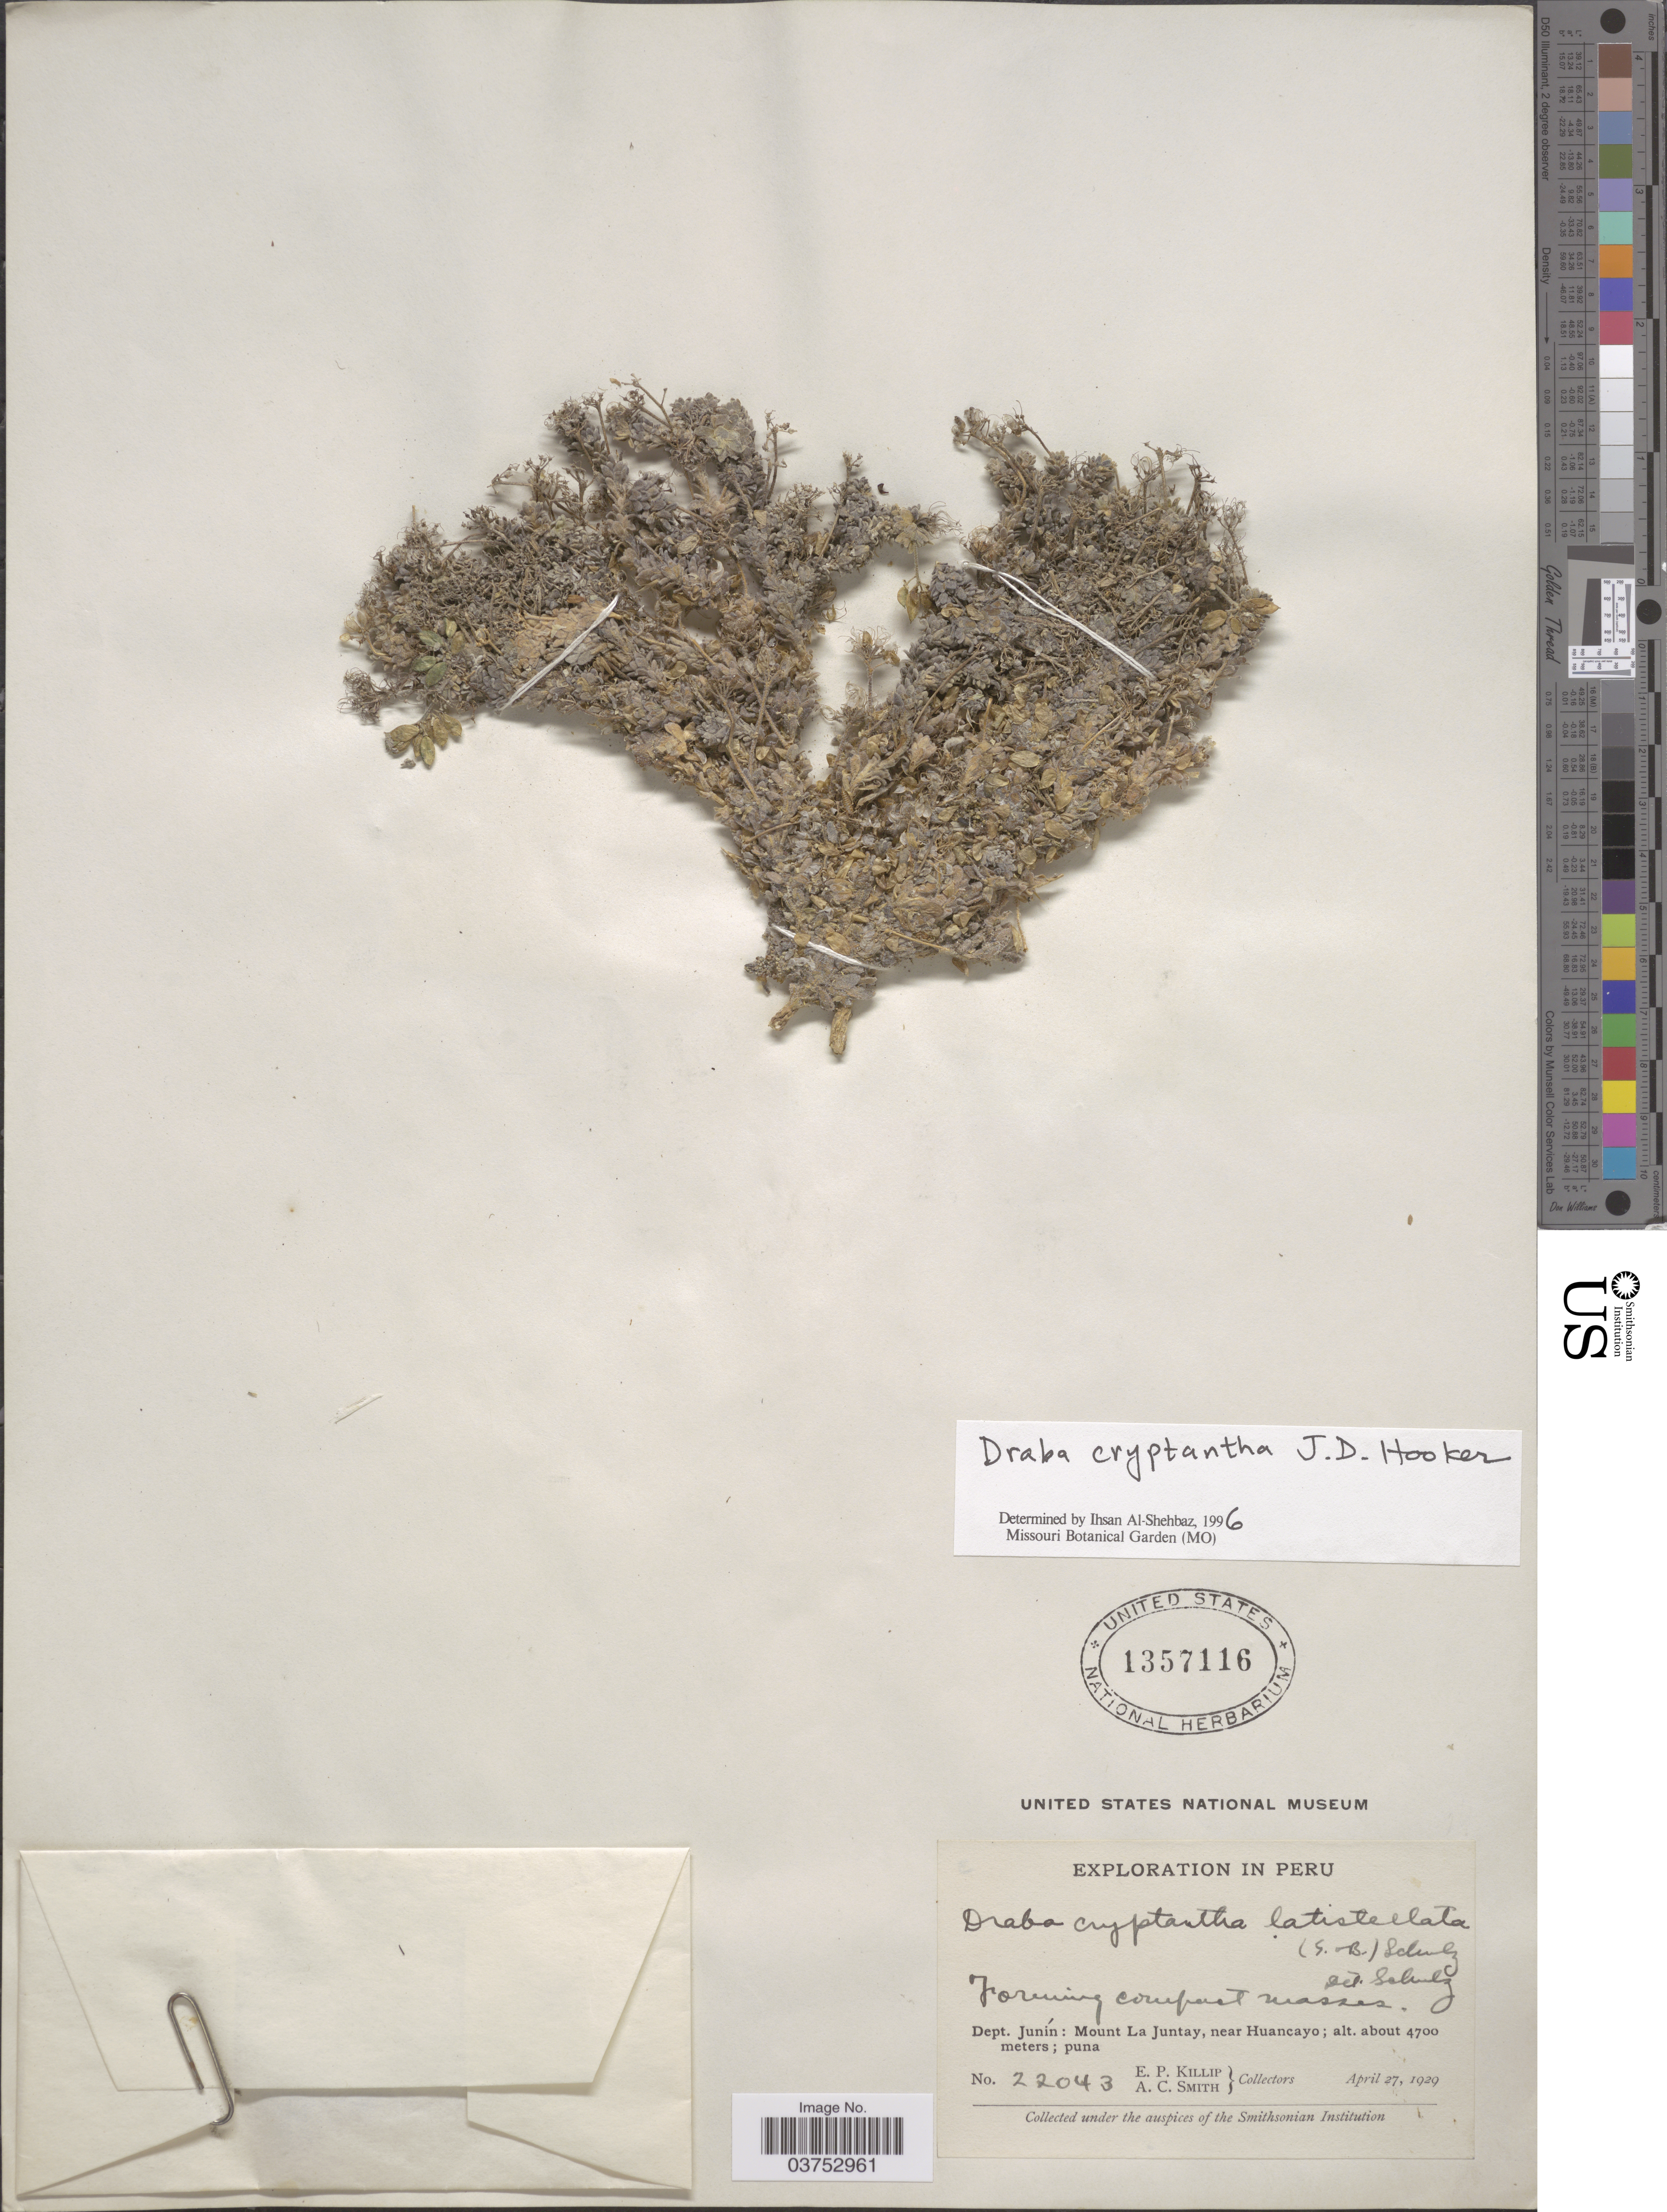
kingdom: Plantae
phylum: Tracheophyta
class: Magnoliopsida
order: Brassicales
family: Brassicaceae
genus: Draba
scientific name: Draba cryptantha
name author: Hook. f.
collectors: E. P. Killip & A. C. Smith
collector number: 22043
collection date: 1929-04-27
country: Peru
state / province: Junín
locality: Dept. Junín: Mount La Juntay, near Huancayo.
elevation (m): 4700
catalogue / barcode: US 1357116